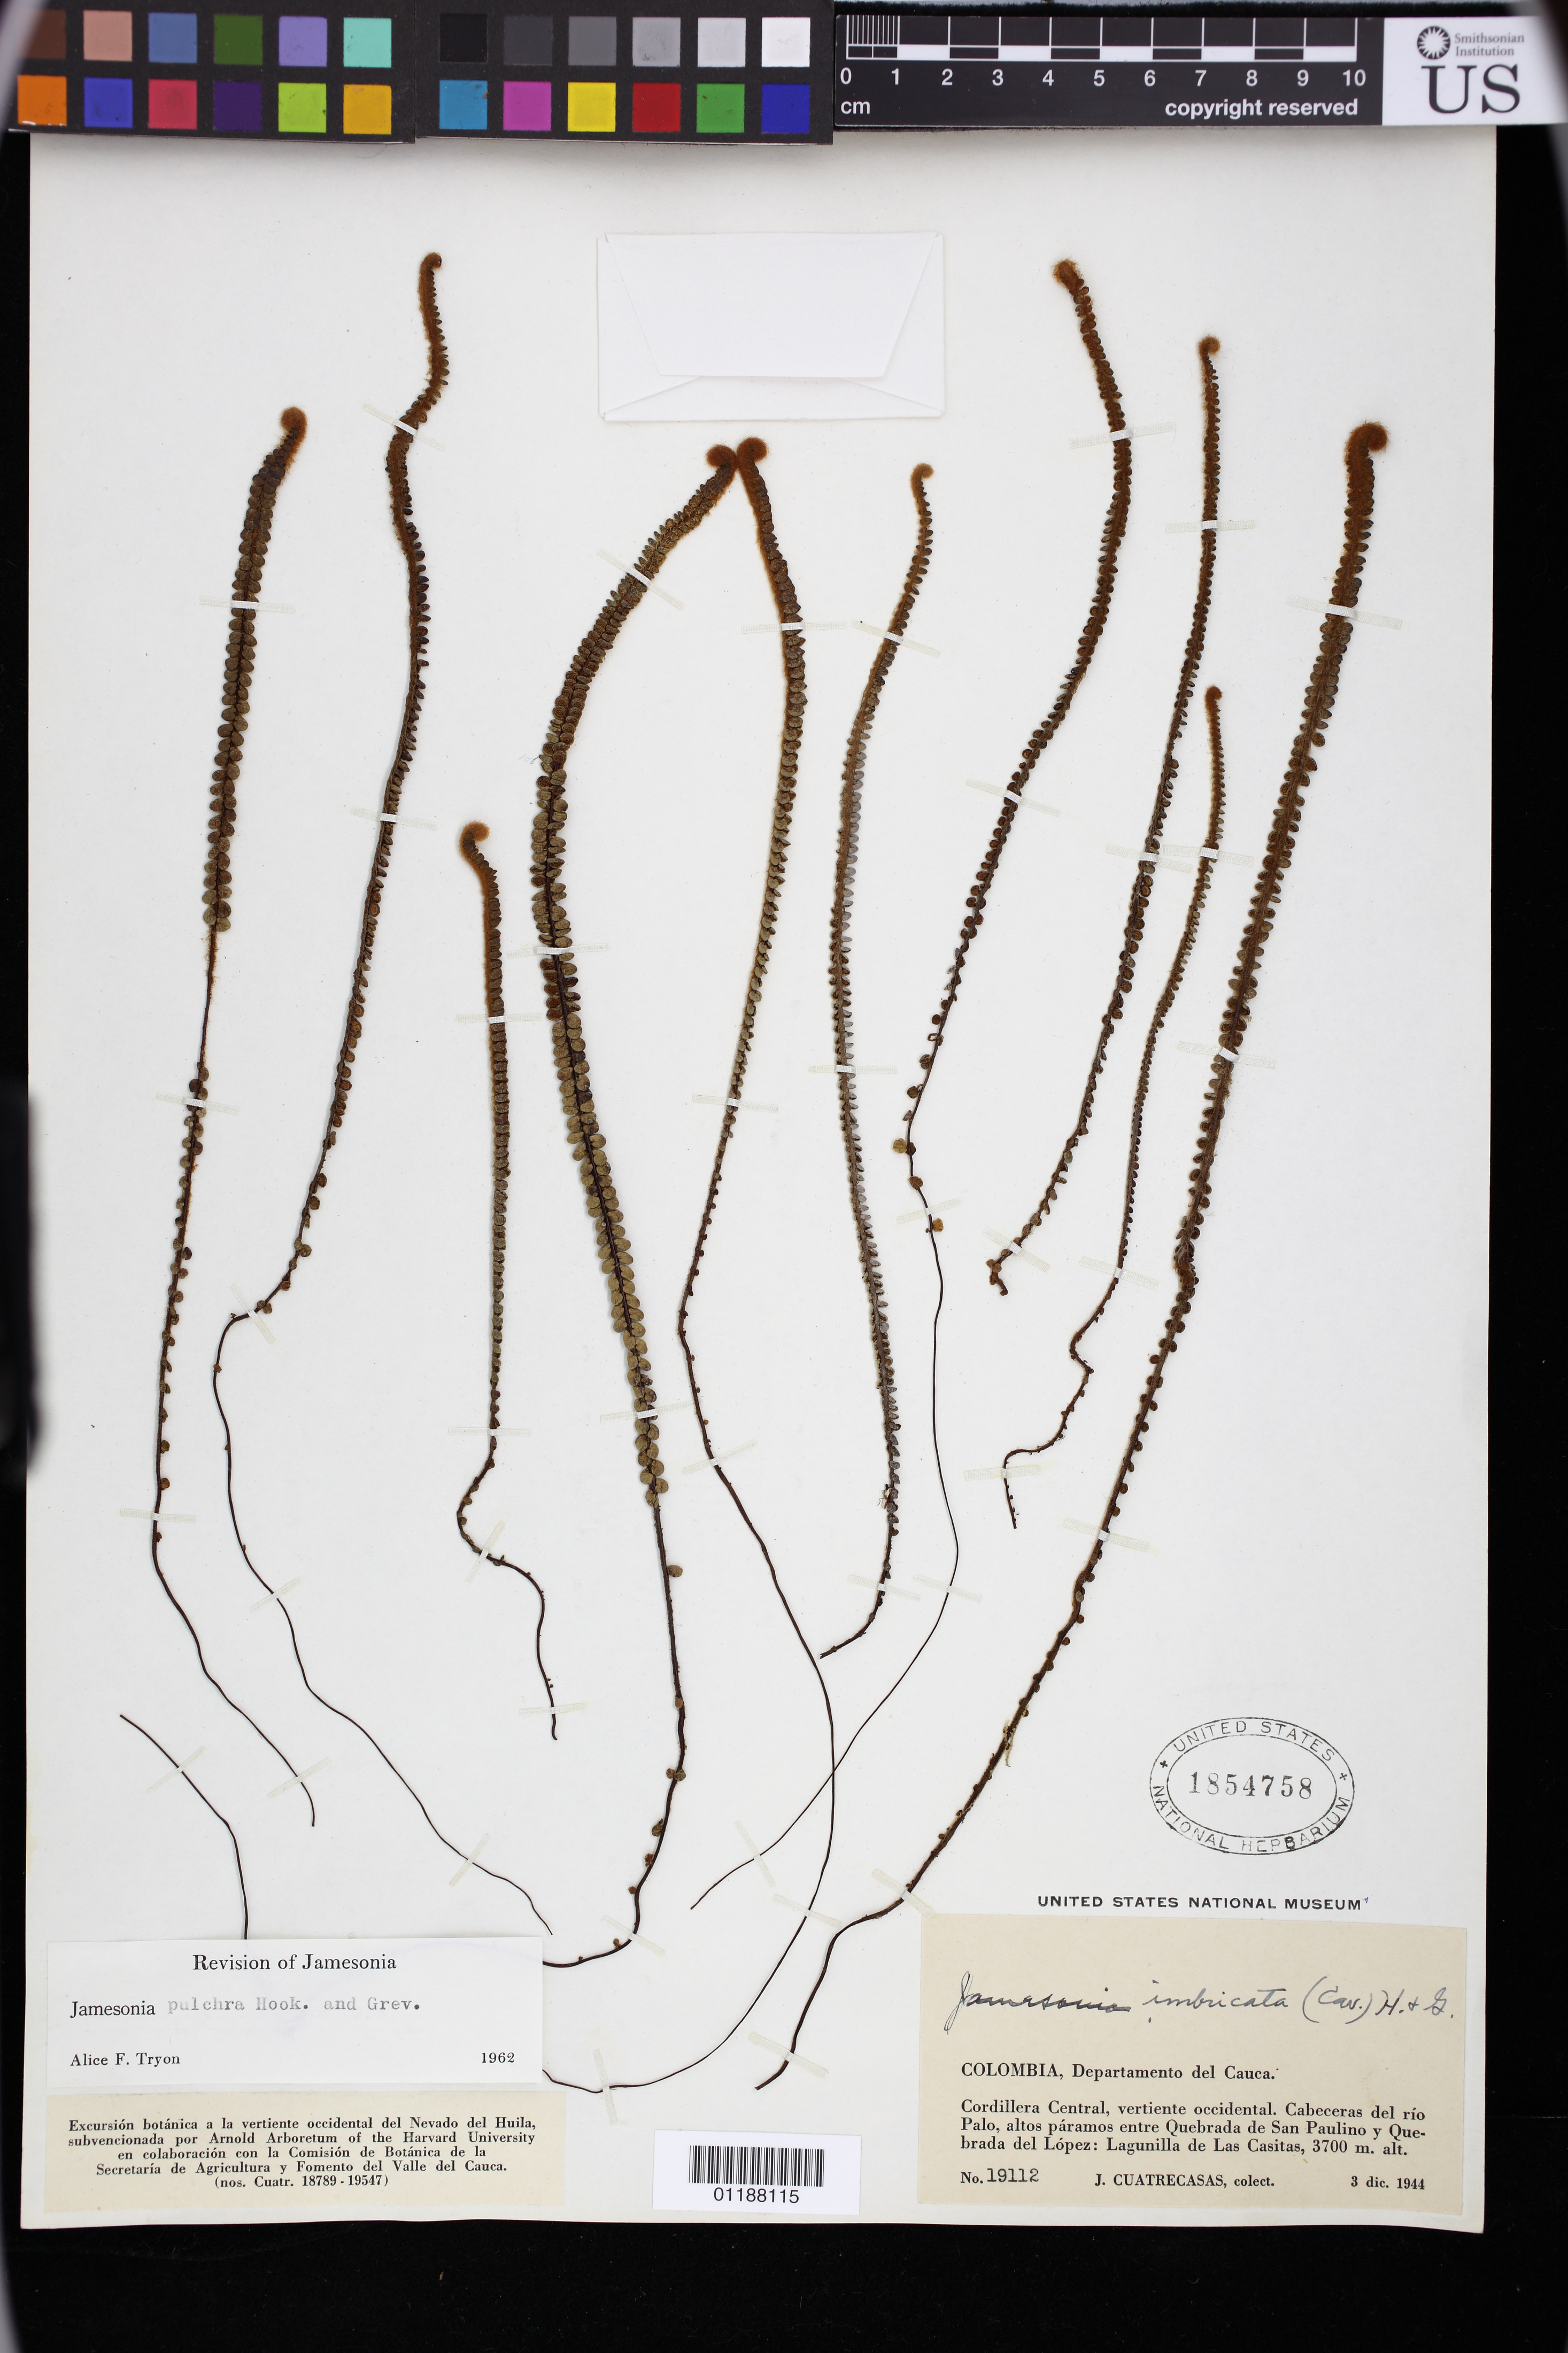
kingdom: Plantae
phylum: Tracheophyta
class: Polypodiopsida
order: Polypodiales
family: Pteridaceae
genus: Jamesonia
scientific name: Jamesonia pulchra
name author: Hook. & Grev.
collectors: J. Cuatrecasas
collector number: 19112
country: Colombia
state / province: Cauca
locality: Cordillera Central, vertiente occidental, Cabeceras del rio Palo, altos paramos entre Quebrada de San Paulino y Quebrada del Lopez, Lagunilla de Las Casitas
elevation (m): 3700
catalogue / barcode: US 1854758